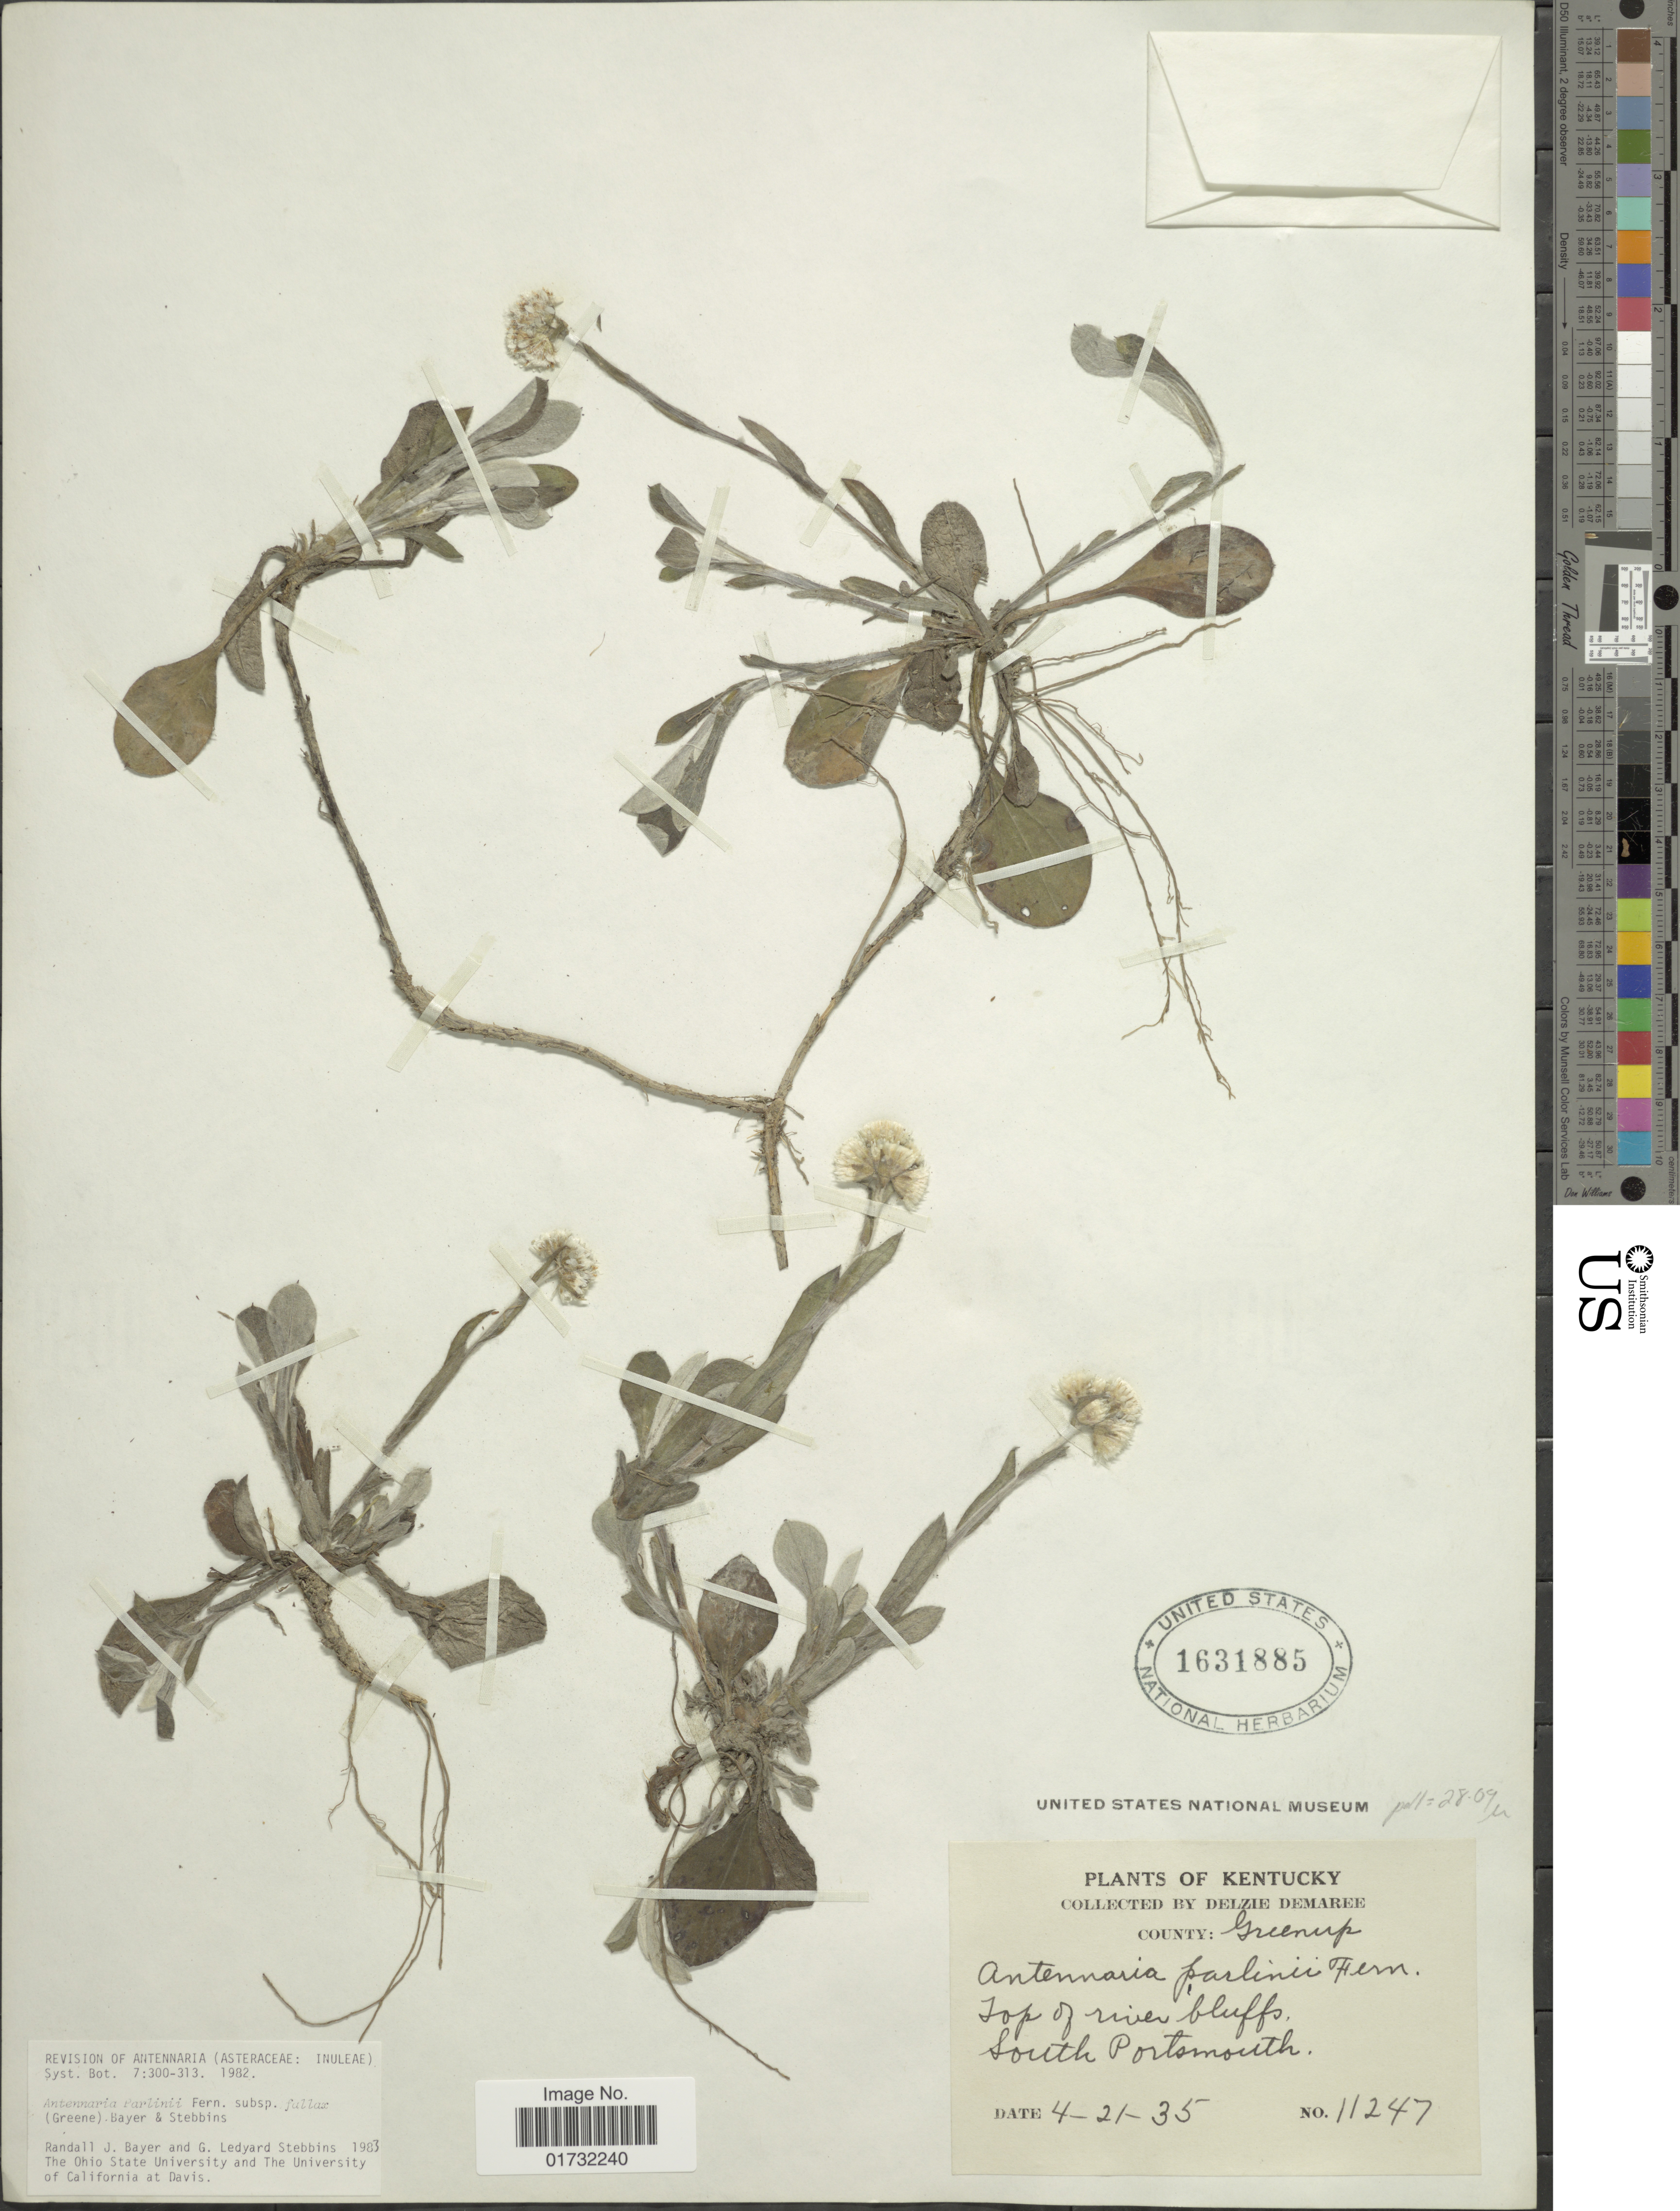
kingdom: Plantae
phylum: Tracheophyta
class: Magnoliopsida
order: Asterales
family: Asteraceae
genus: Antennaria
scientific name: Antennaria parlinii subsp. fallax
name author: (Greene) R.J. Bayer & Stebbins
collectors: D. Demaree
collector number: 11247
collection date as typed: Transcribed d/m/y: 21/4/35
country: United States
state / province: Kentucky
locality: County: Greenup. South of Portsmouth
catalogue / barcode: US 1631885